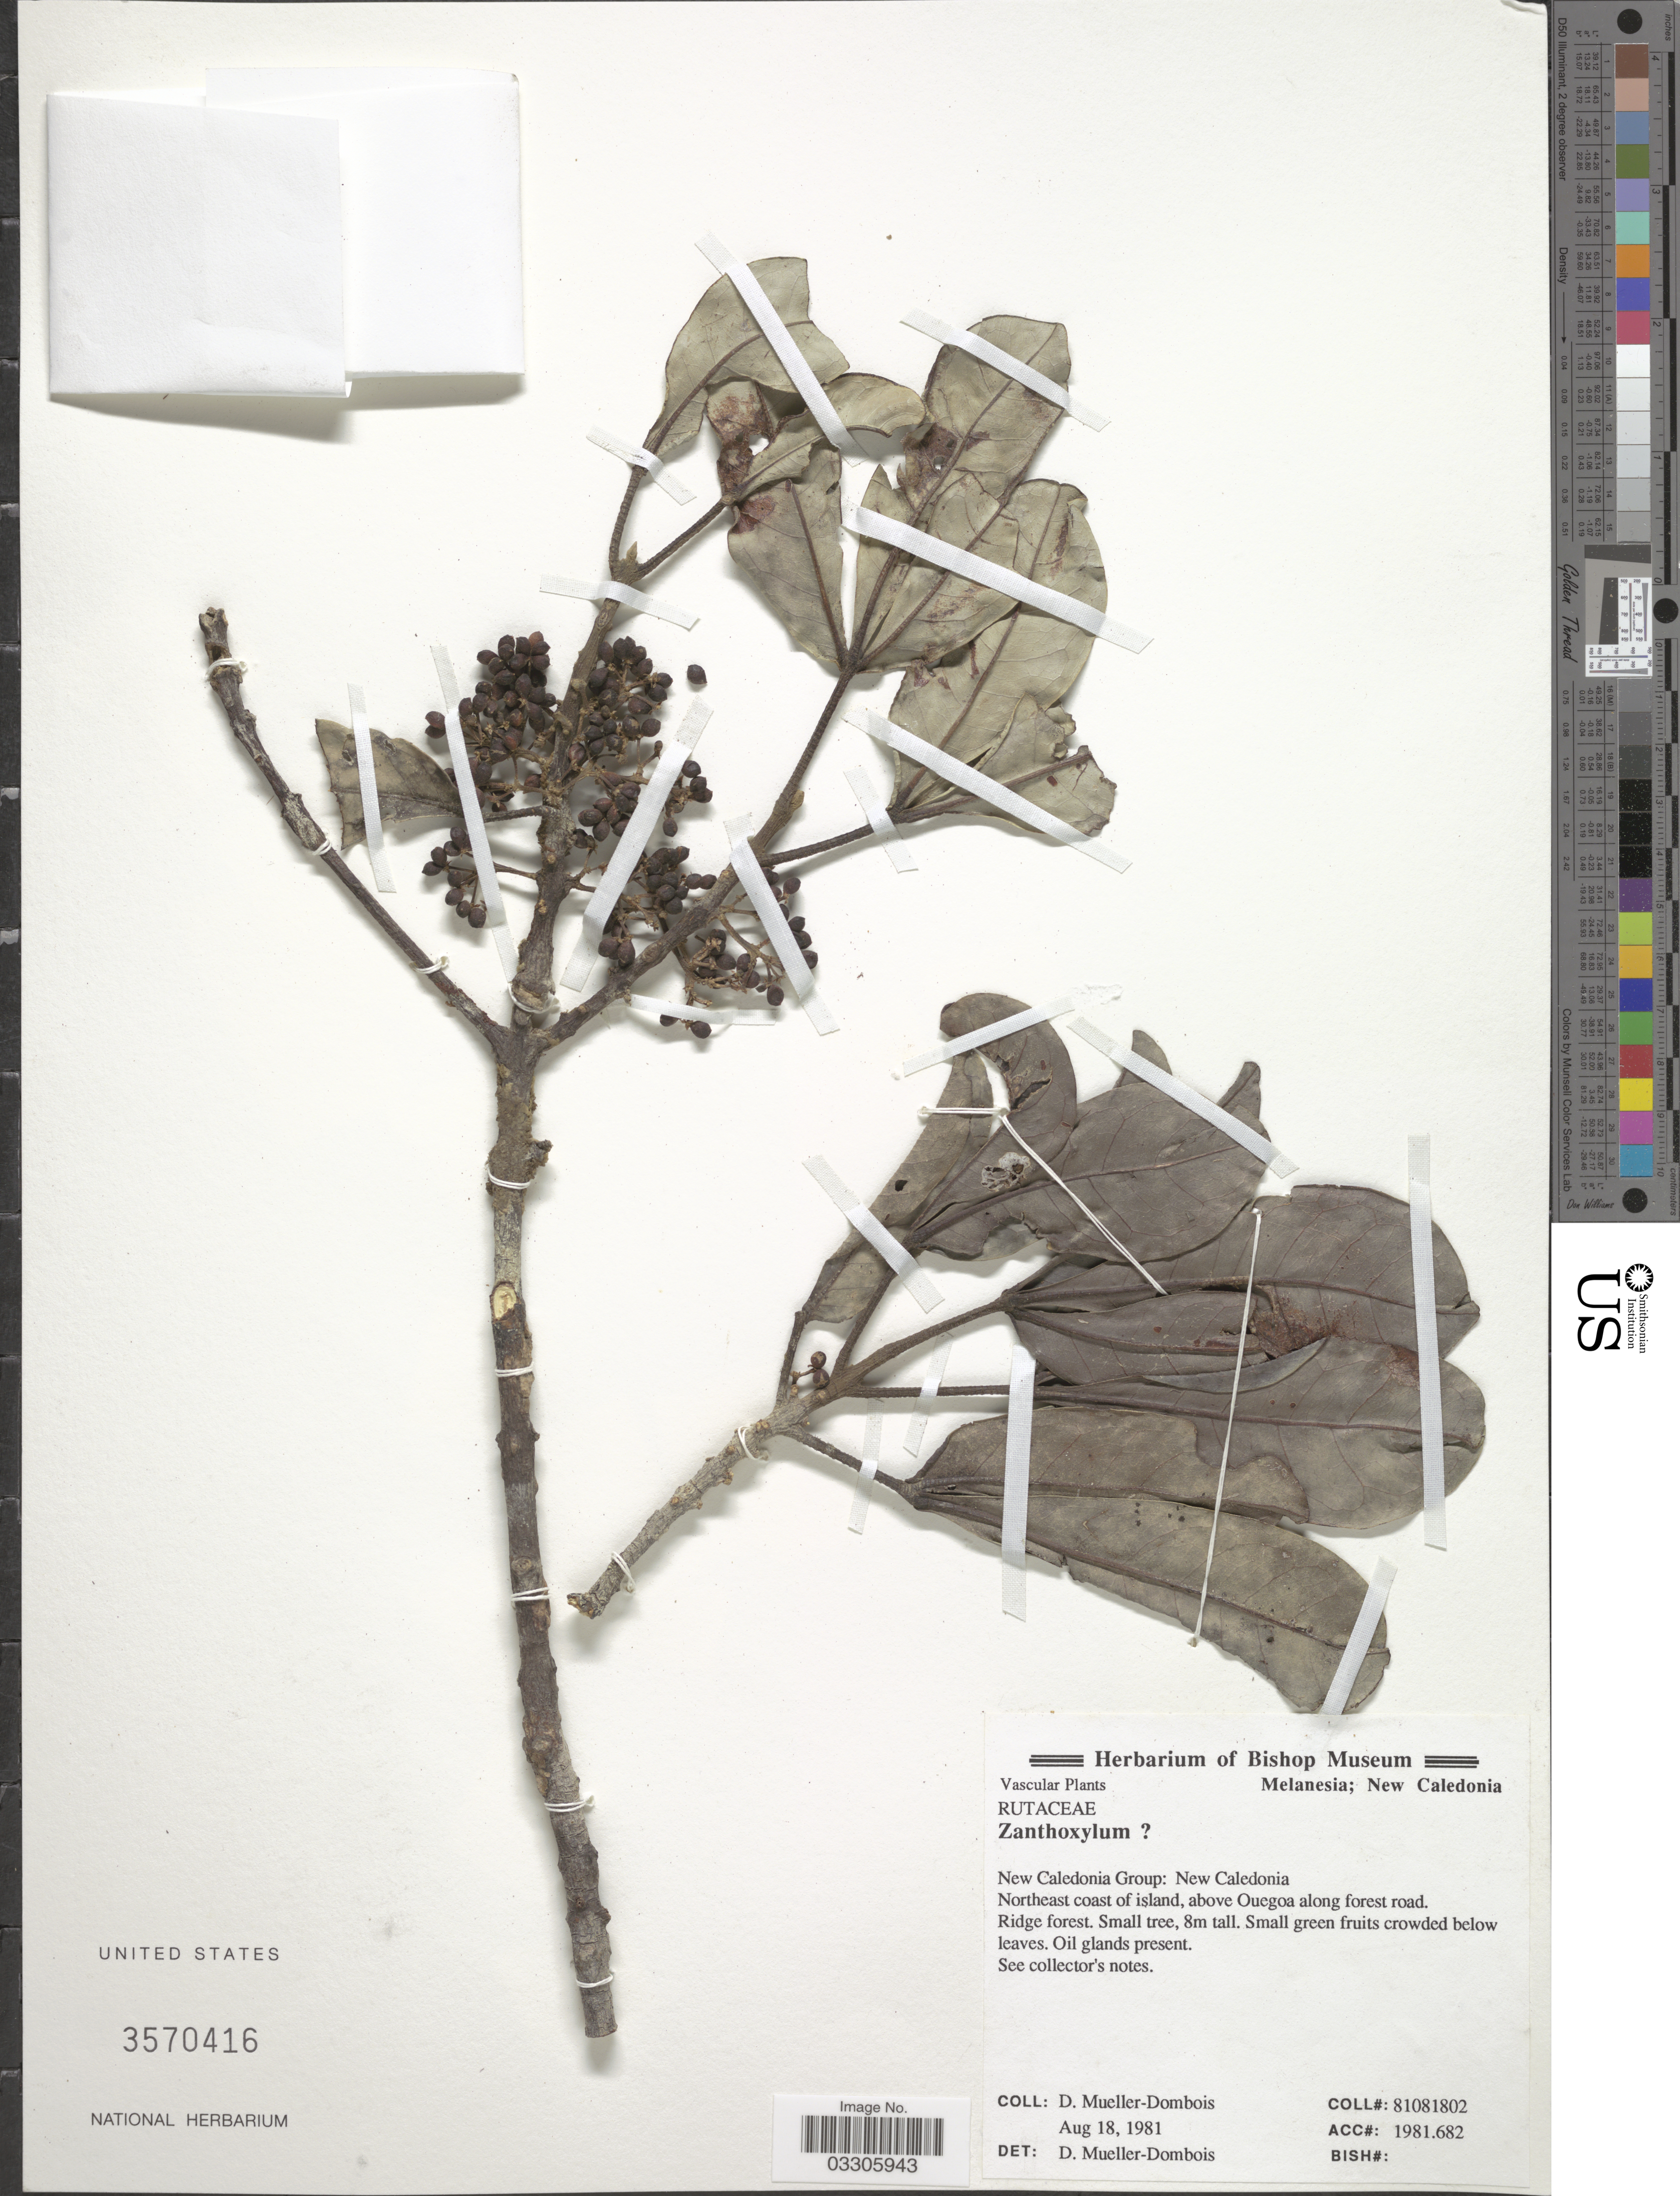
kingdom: Plantae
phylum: Tracheophyta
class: Magnoliopsida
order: Sapindales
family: Rutaceae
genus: Zanthoxylum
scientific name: Zanthoxylum sp.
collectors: D. Mueller-Dombois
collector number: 81081802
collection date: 1981-08-18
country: New Caledonia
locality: New Caledonia Group: New Caledonia, Northeast coast of island, above Ouegoa along forest road.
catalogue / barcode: US 3570416